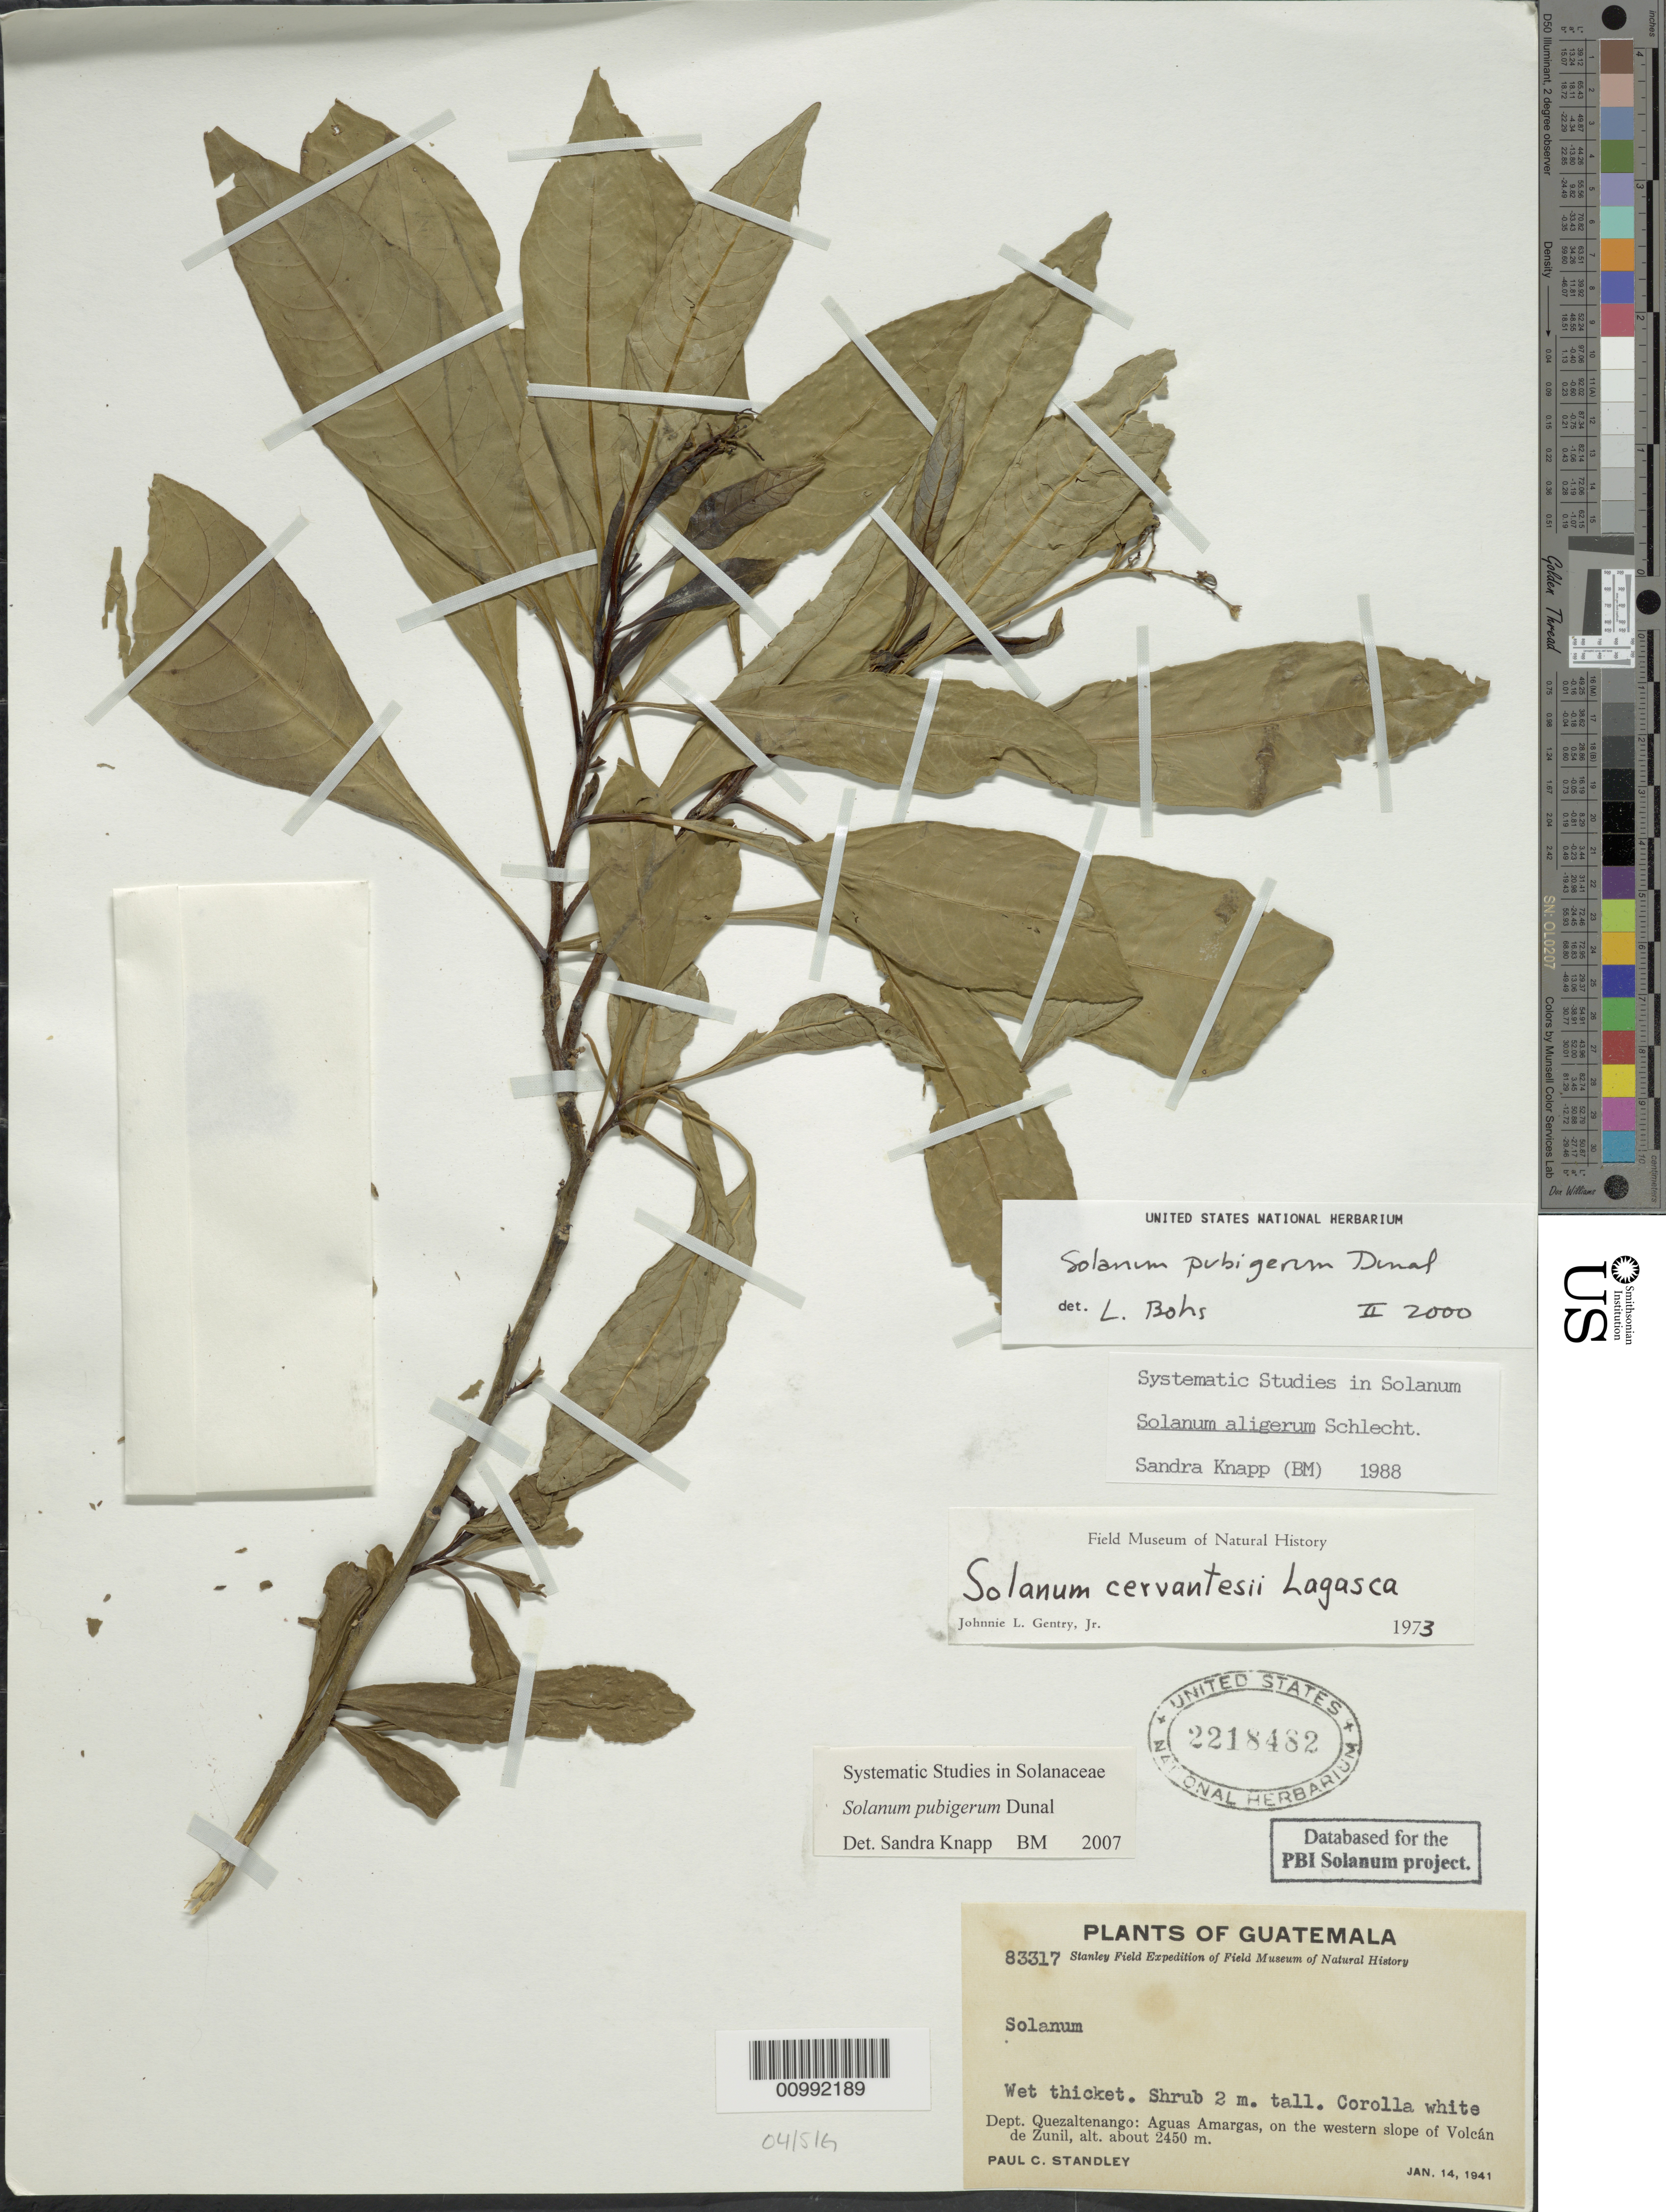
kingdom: Plantae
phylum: Tracheophyta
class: Magnoliopsida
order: Solanales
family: Solanaceae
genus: Solanum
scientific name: Solanum pubigerum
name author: Dunal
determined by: Knapp, S. D.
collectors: P. C. Standley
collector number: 83317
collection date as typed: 14 Jan 1941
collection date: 1941-01-14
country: Guatemala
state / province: Quetzaltenango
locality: Aguas Amargas, on the western slope of Volcan de Zunil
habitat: wet thickets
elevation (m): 2450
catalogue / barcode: US 2218482